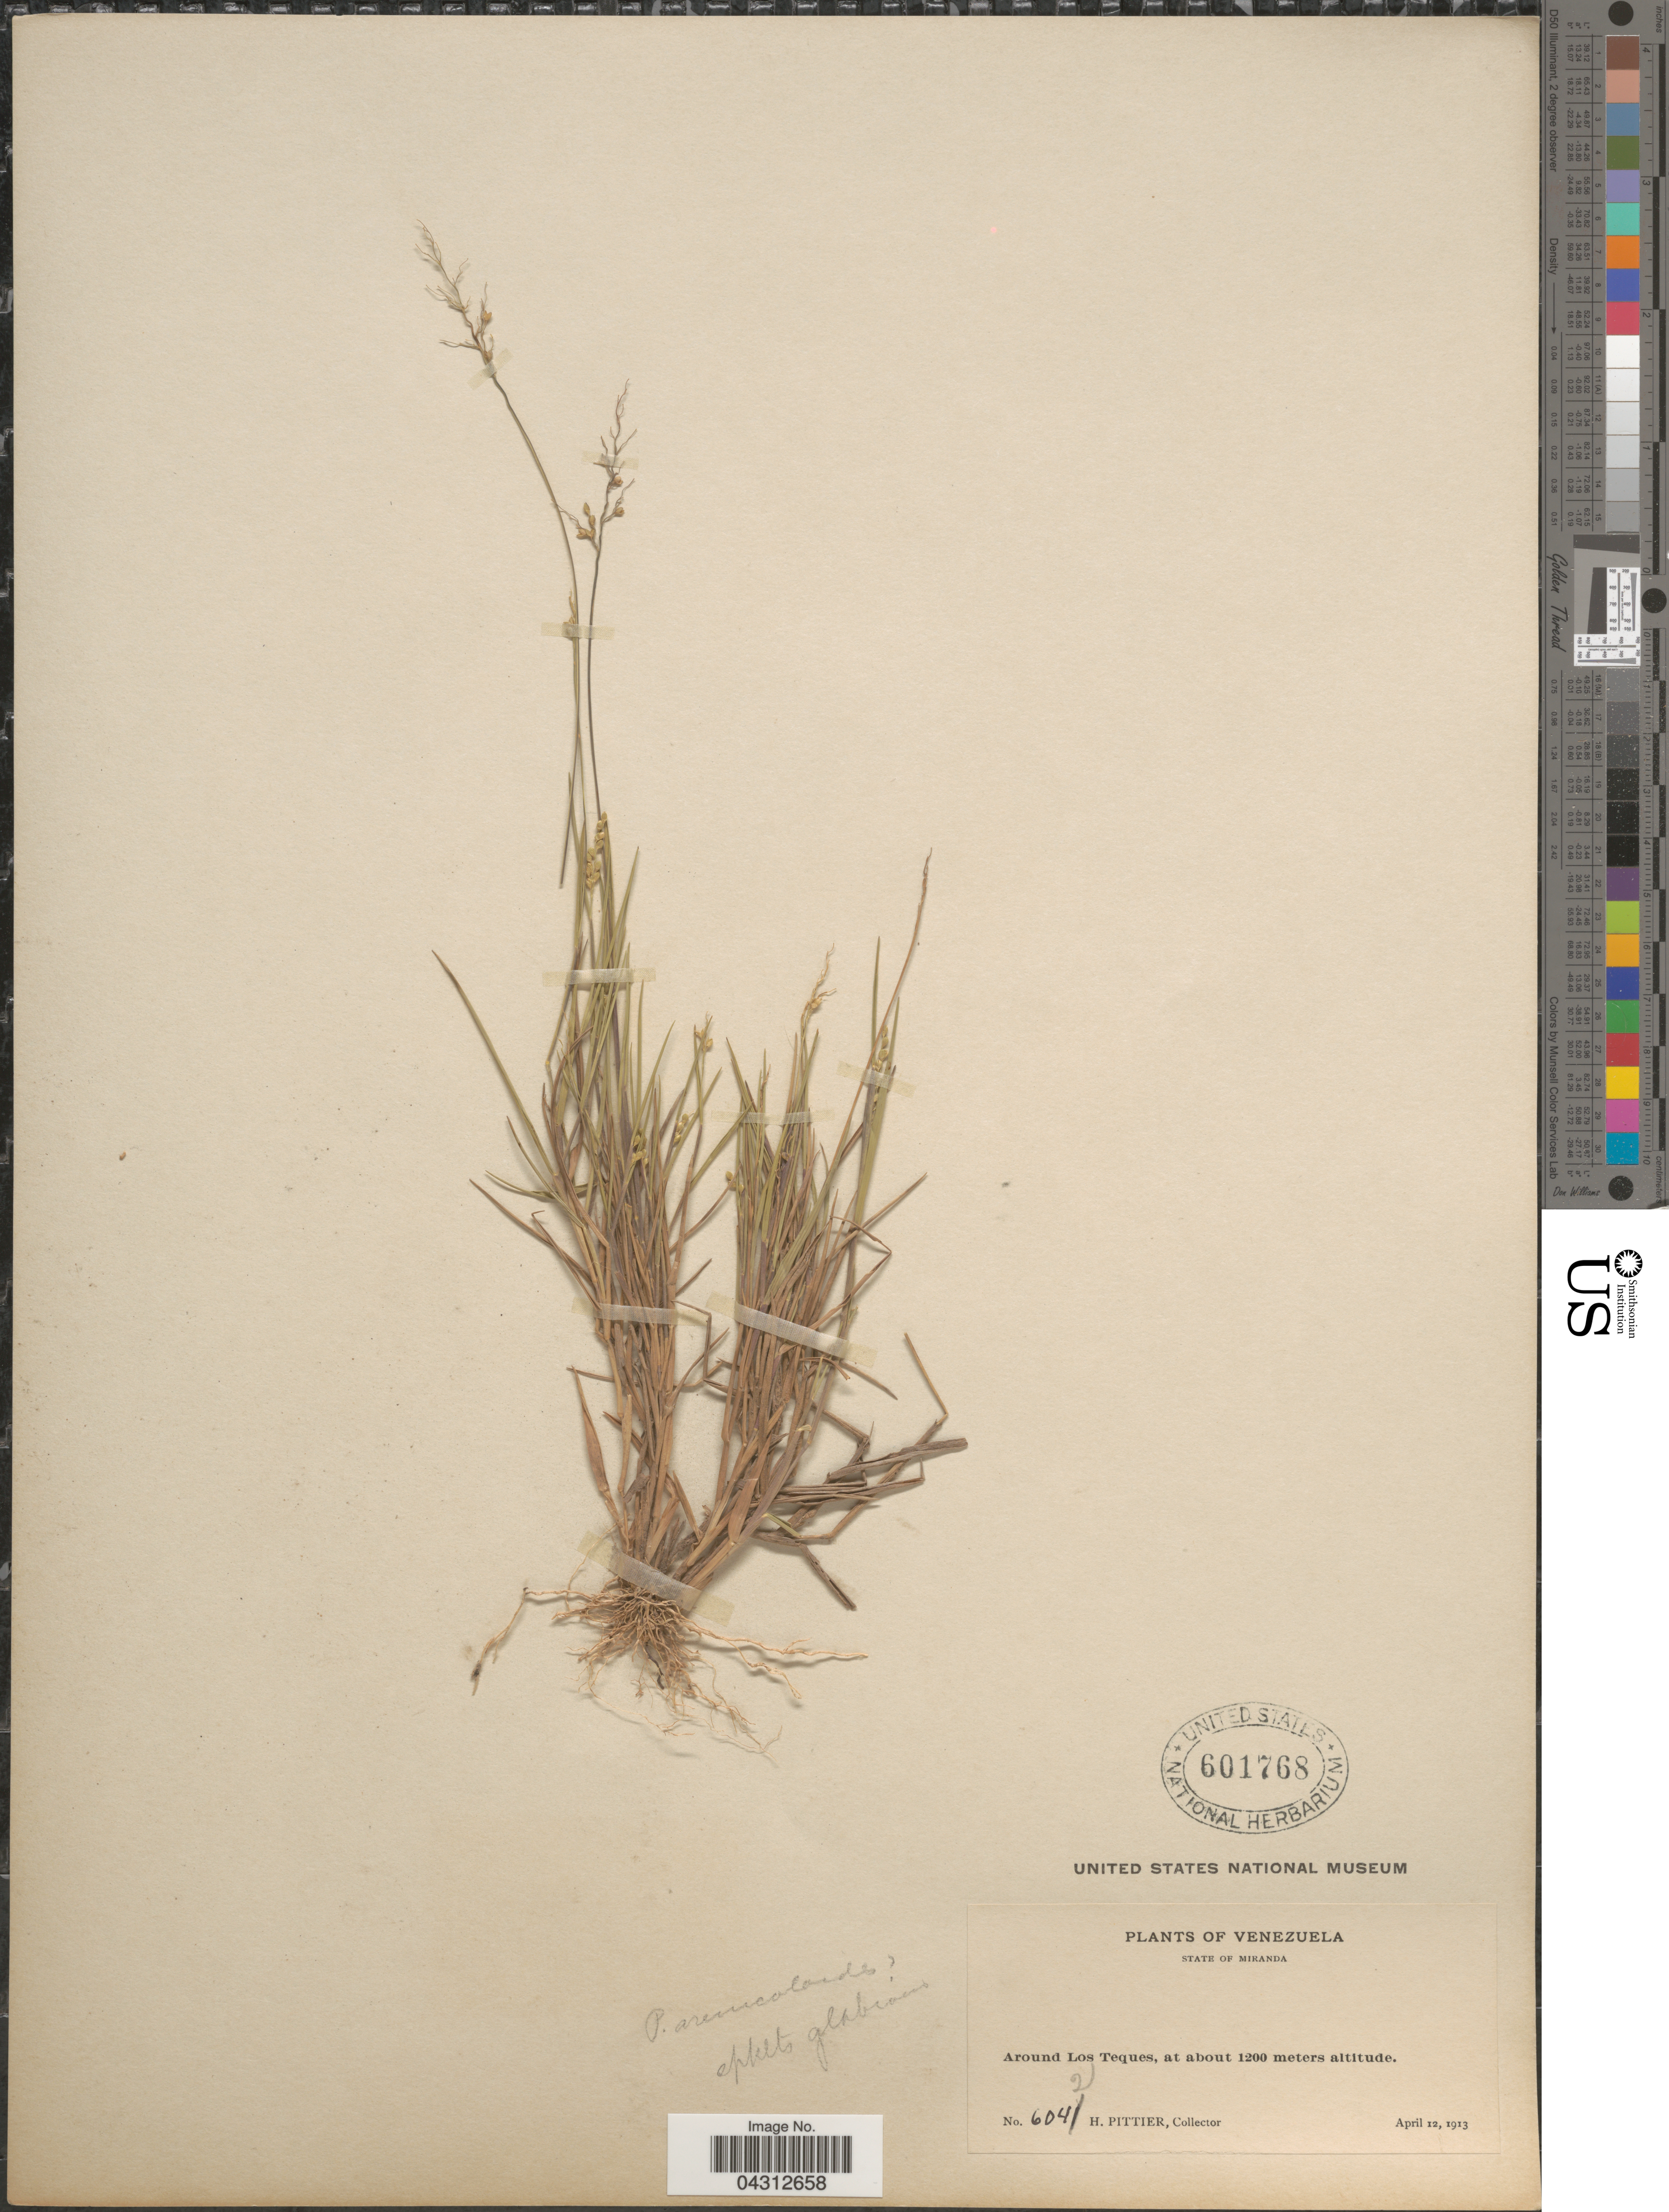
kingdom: Plantae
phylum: Tracheophyta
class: Liliopsida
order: Poales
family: Poaceae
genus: Dichanthelium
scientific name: Dichanthelium aciculare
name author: (Desv. ex Poir.) Gould & C.A. Clark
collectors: H. F. Pittier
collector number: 6042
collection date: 1913-04-12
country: Venezuela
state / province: Miranda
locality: Around Los Teques.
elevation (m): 1200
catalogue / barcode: US 601768